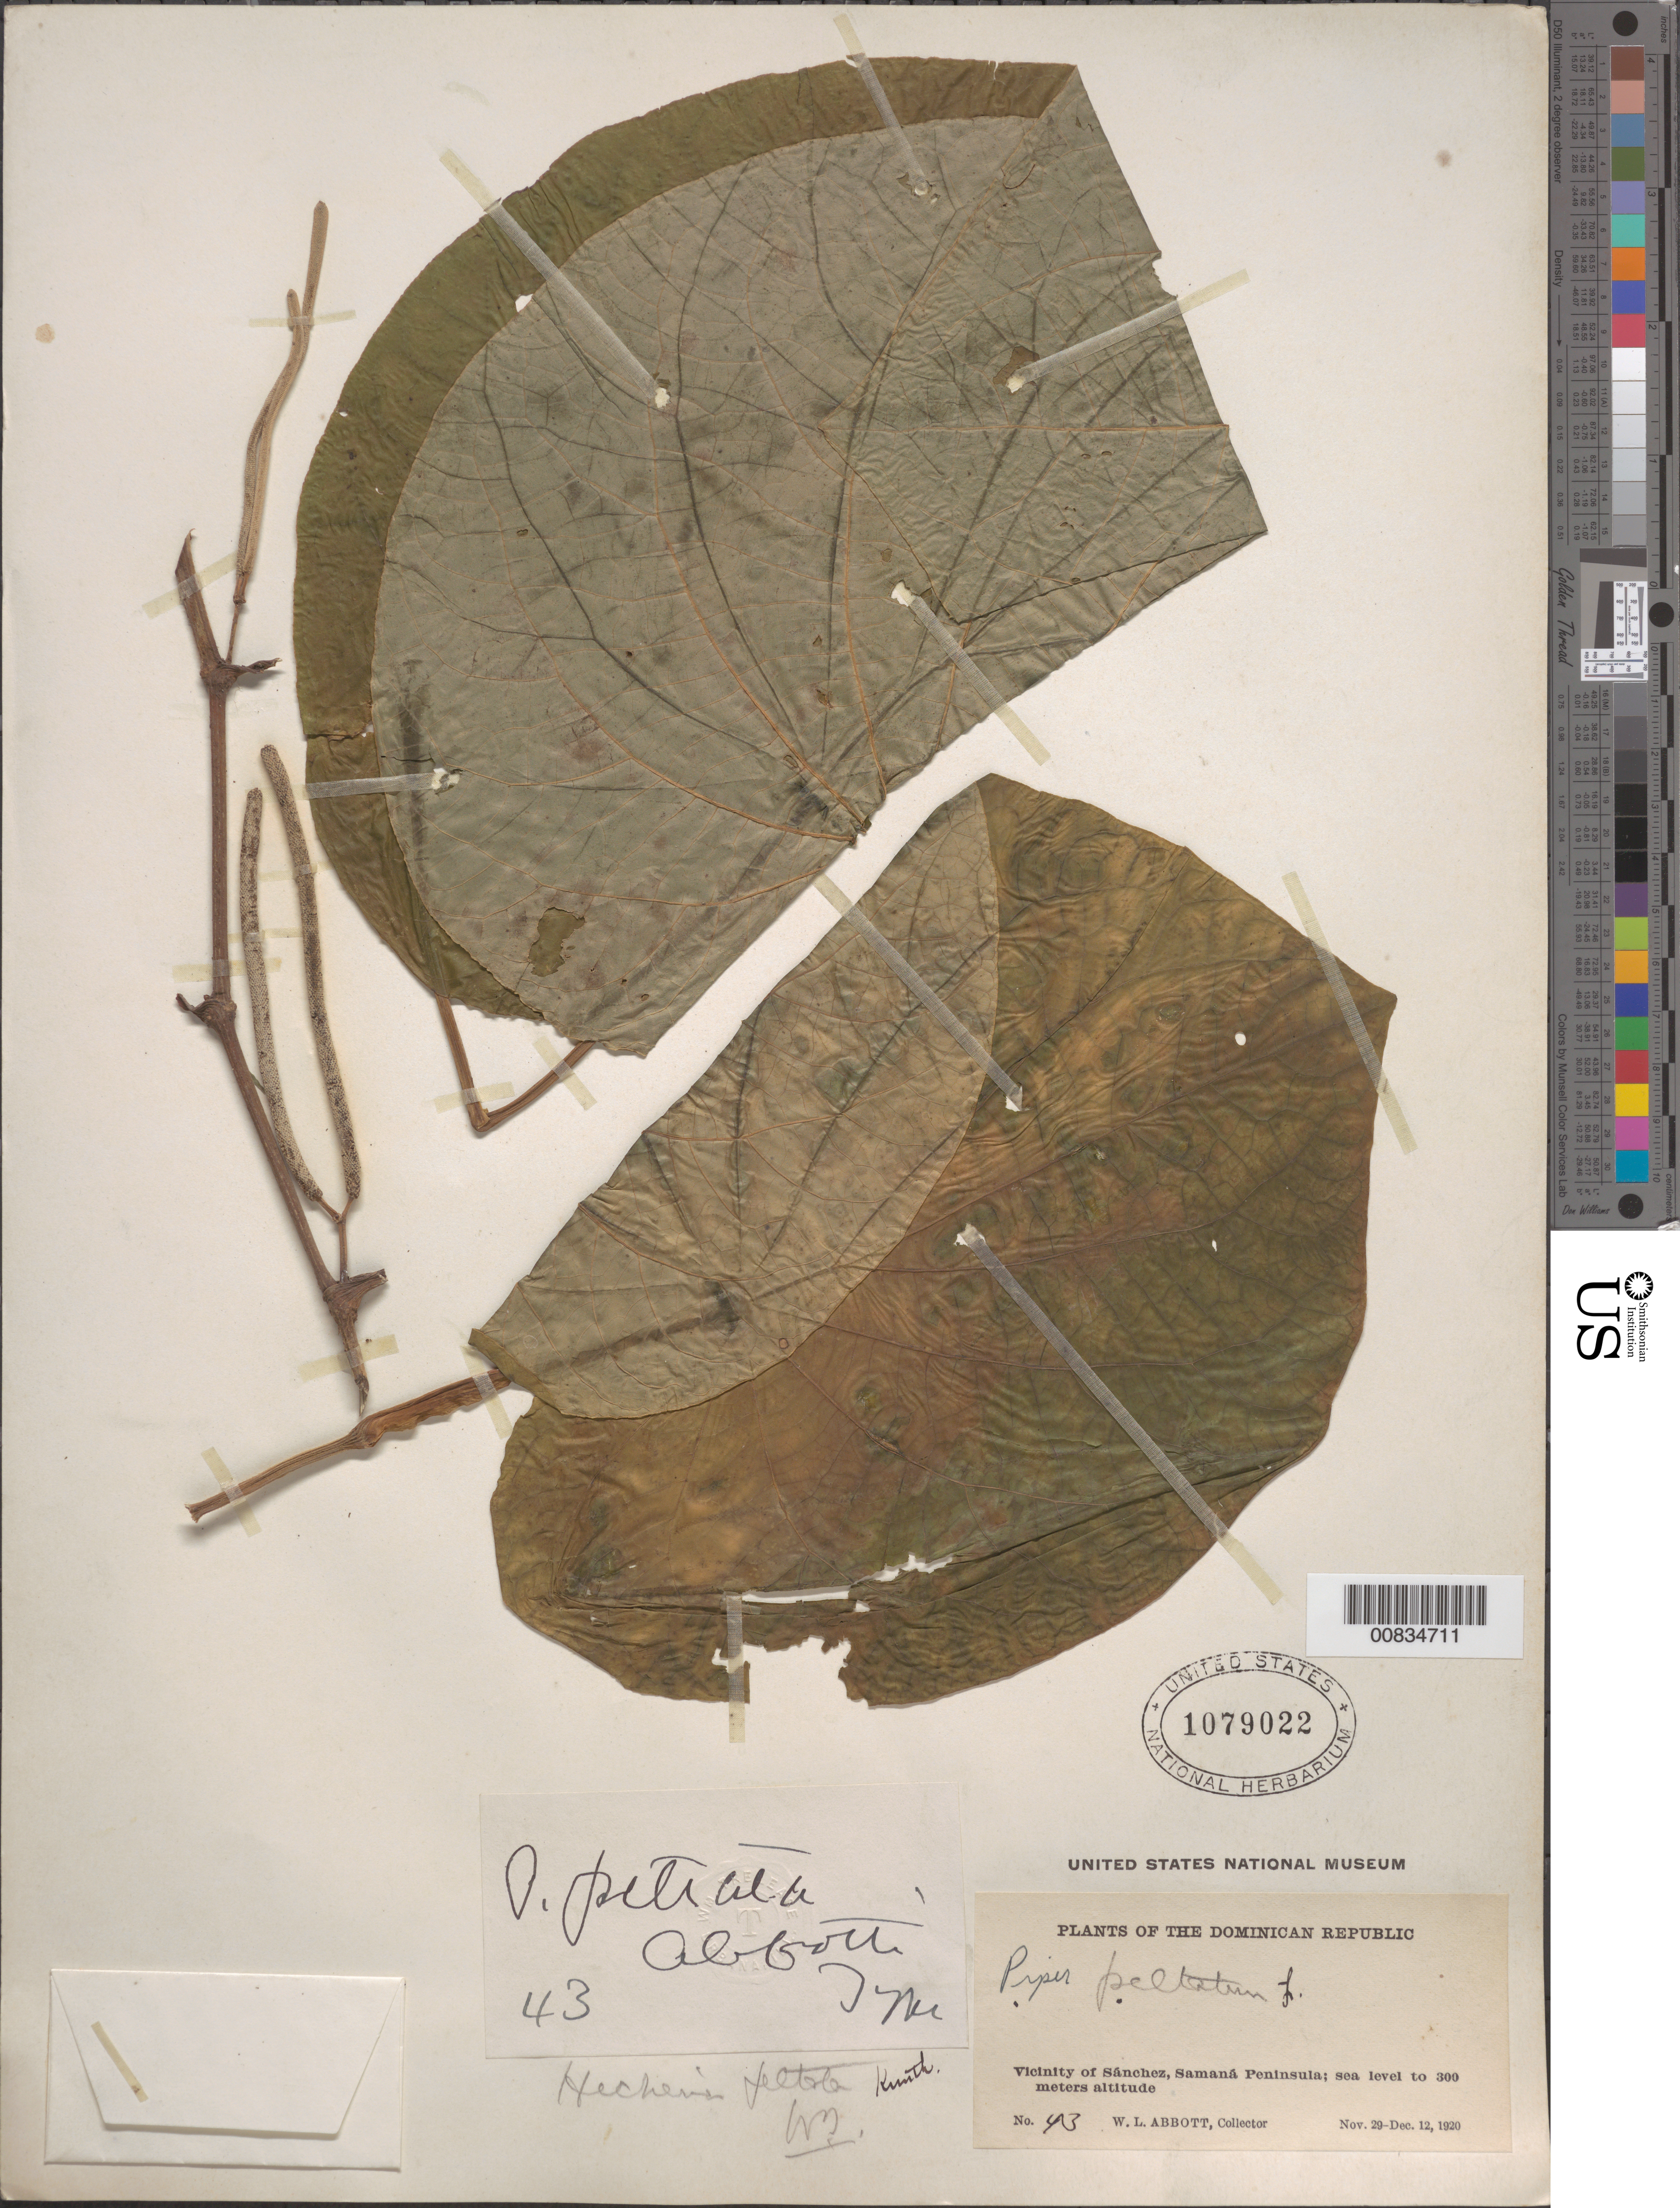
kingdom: Plantae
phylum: Tracheophyta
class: Magnoliopsida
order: Piperales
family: Piperaceae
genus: Piper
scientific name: Piper peltatum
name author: L.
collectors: W. L. Abbott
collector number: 43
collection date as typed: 29 Nov 1920 to 12 Dec 1920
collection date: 1920-11-29/1920-12-12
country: Dominican Republic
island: Hispaniola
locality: Vicinity of Sánchez, Samaná Península.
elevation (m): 0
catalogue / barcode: US 1079022